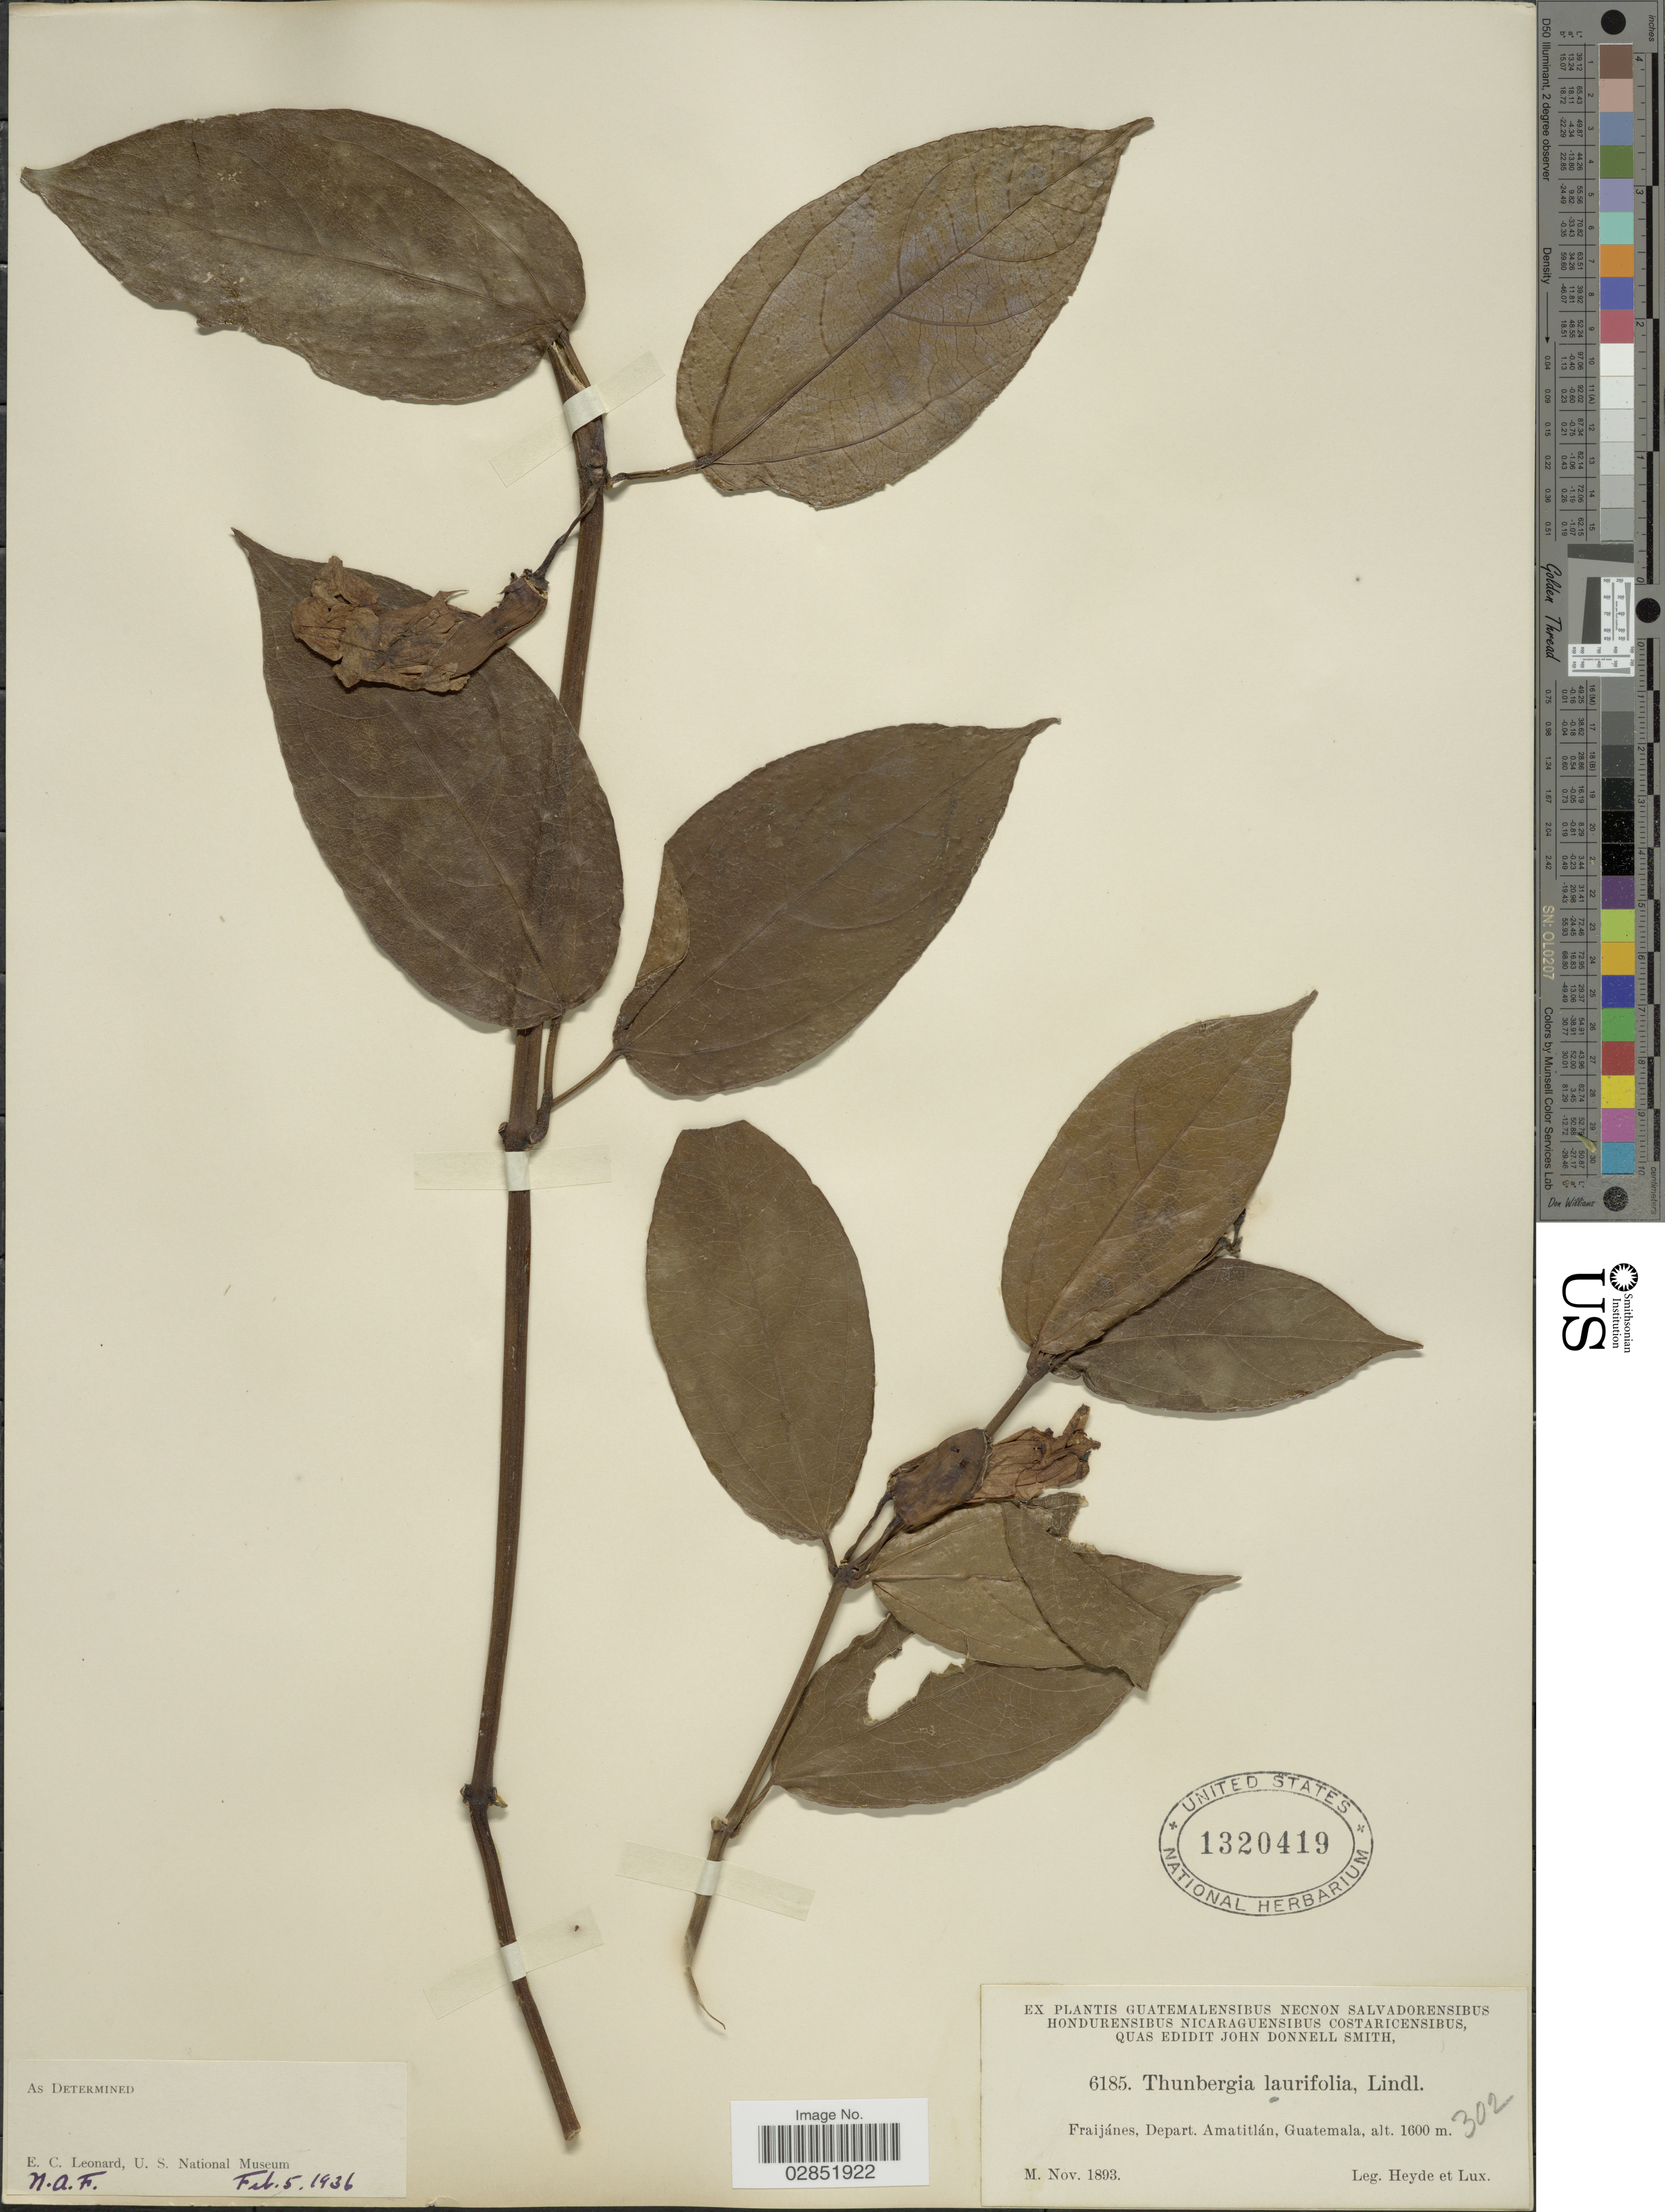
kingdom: Plantae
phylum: Tracheophyta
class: Magnoliopsida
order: Lamiales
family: Acanthaceae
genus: Thunbergia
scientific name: Thunbergia laurifolia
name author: Lindl.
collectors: Heyde & Lux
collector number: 6185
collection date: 1893-11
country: Guatemala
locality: Fraijánes, Depart. Amatitlán.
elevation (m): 1600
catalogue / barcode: US 1320419